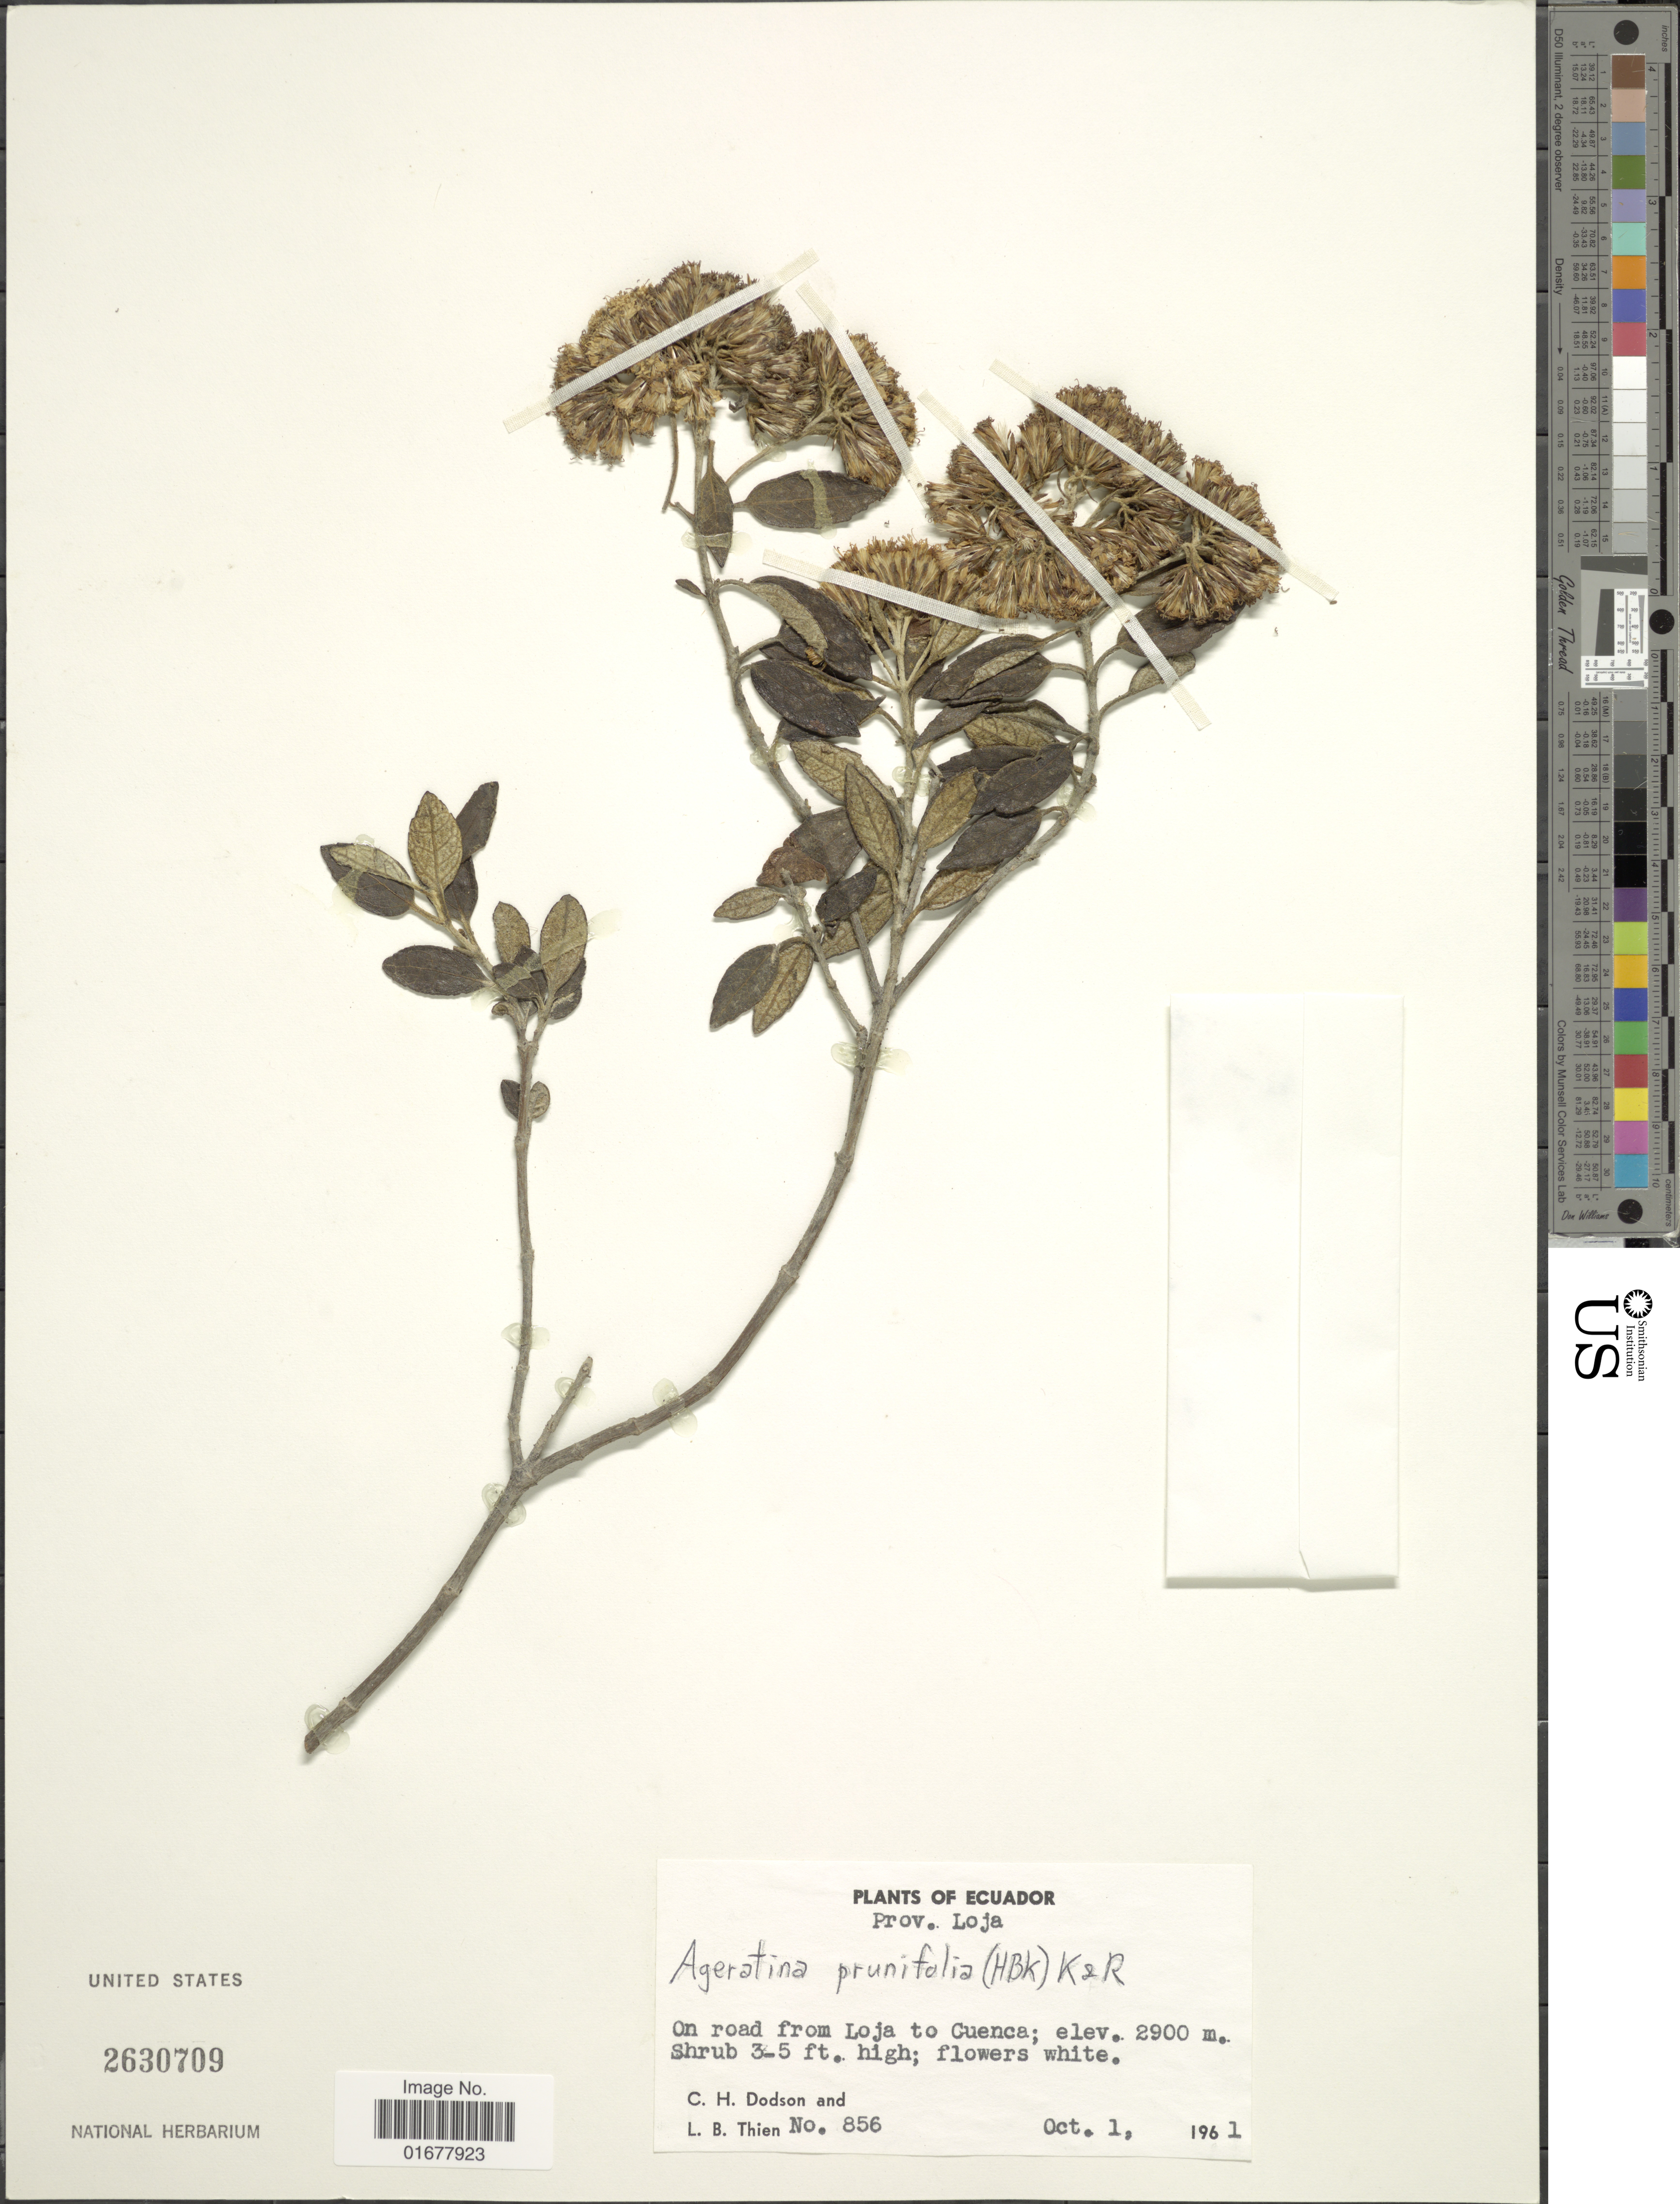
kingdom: Plantae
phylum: Tracheophyta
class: Magnoliopsida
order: Asterales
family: Asteraceae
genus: Ageratina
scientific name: Ageratina prunifolia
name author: (Kunth) R.M. King & H. Rob.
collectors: C. H. Dodson & L. Thien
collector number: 856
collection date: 1961-10-01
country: Ecuador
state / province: Loja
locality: Prov. Loja, On road from Loja Cuenca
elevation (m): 2900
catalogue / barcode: US 2630709